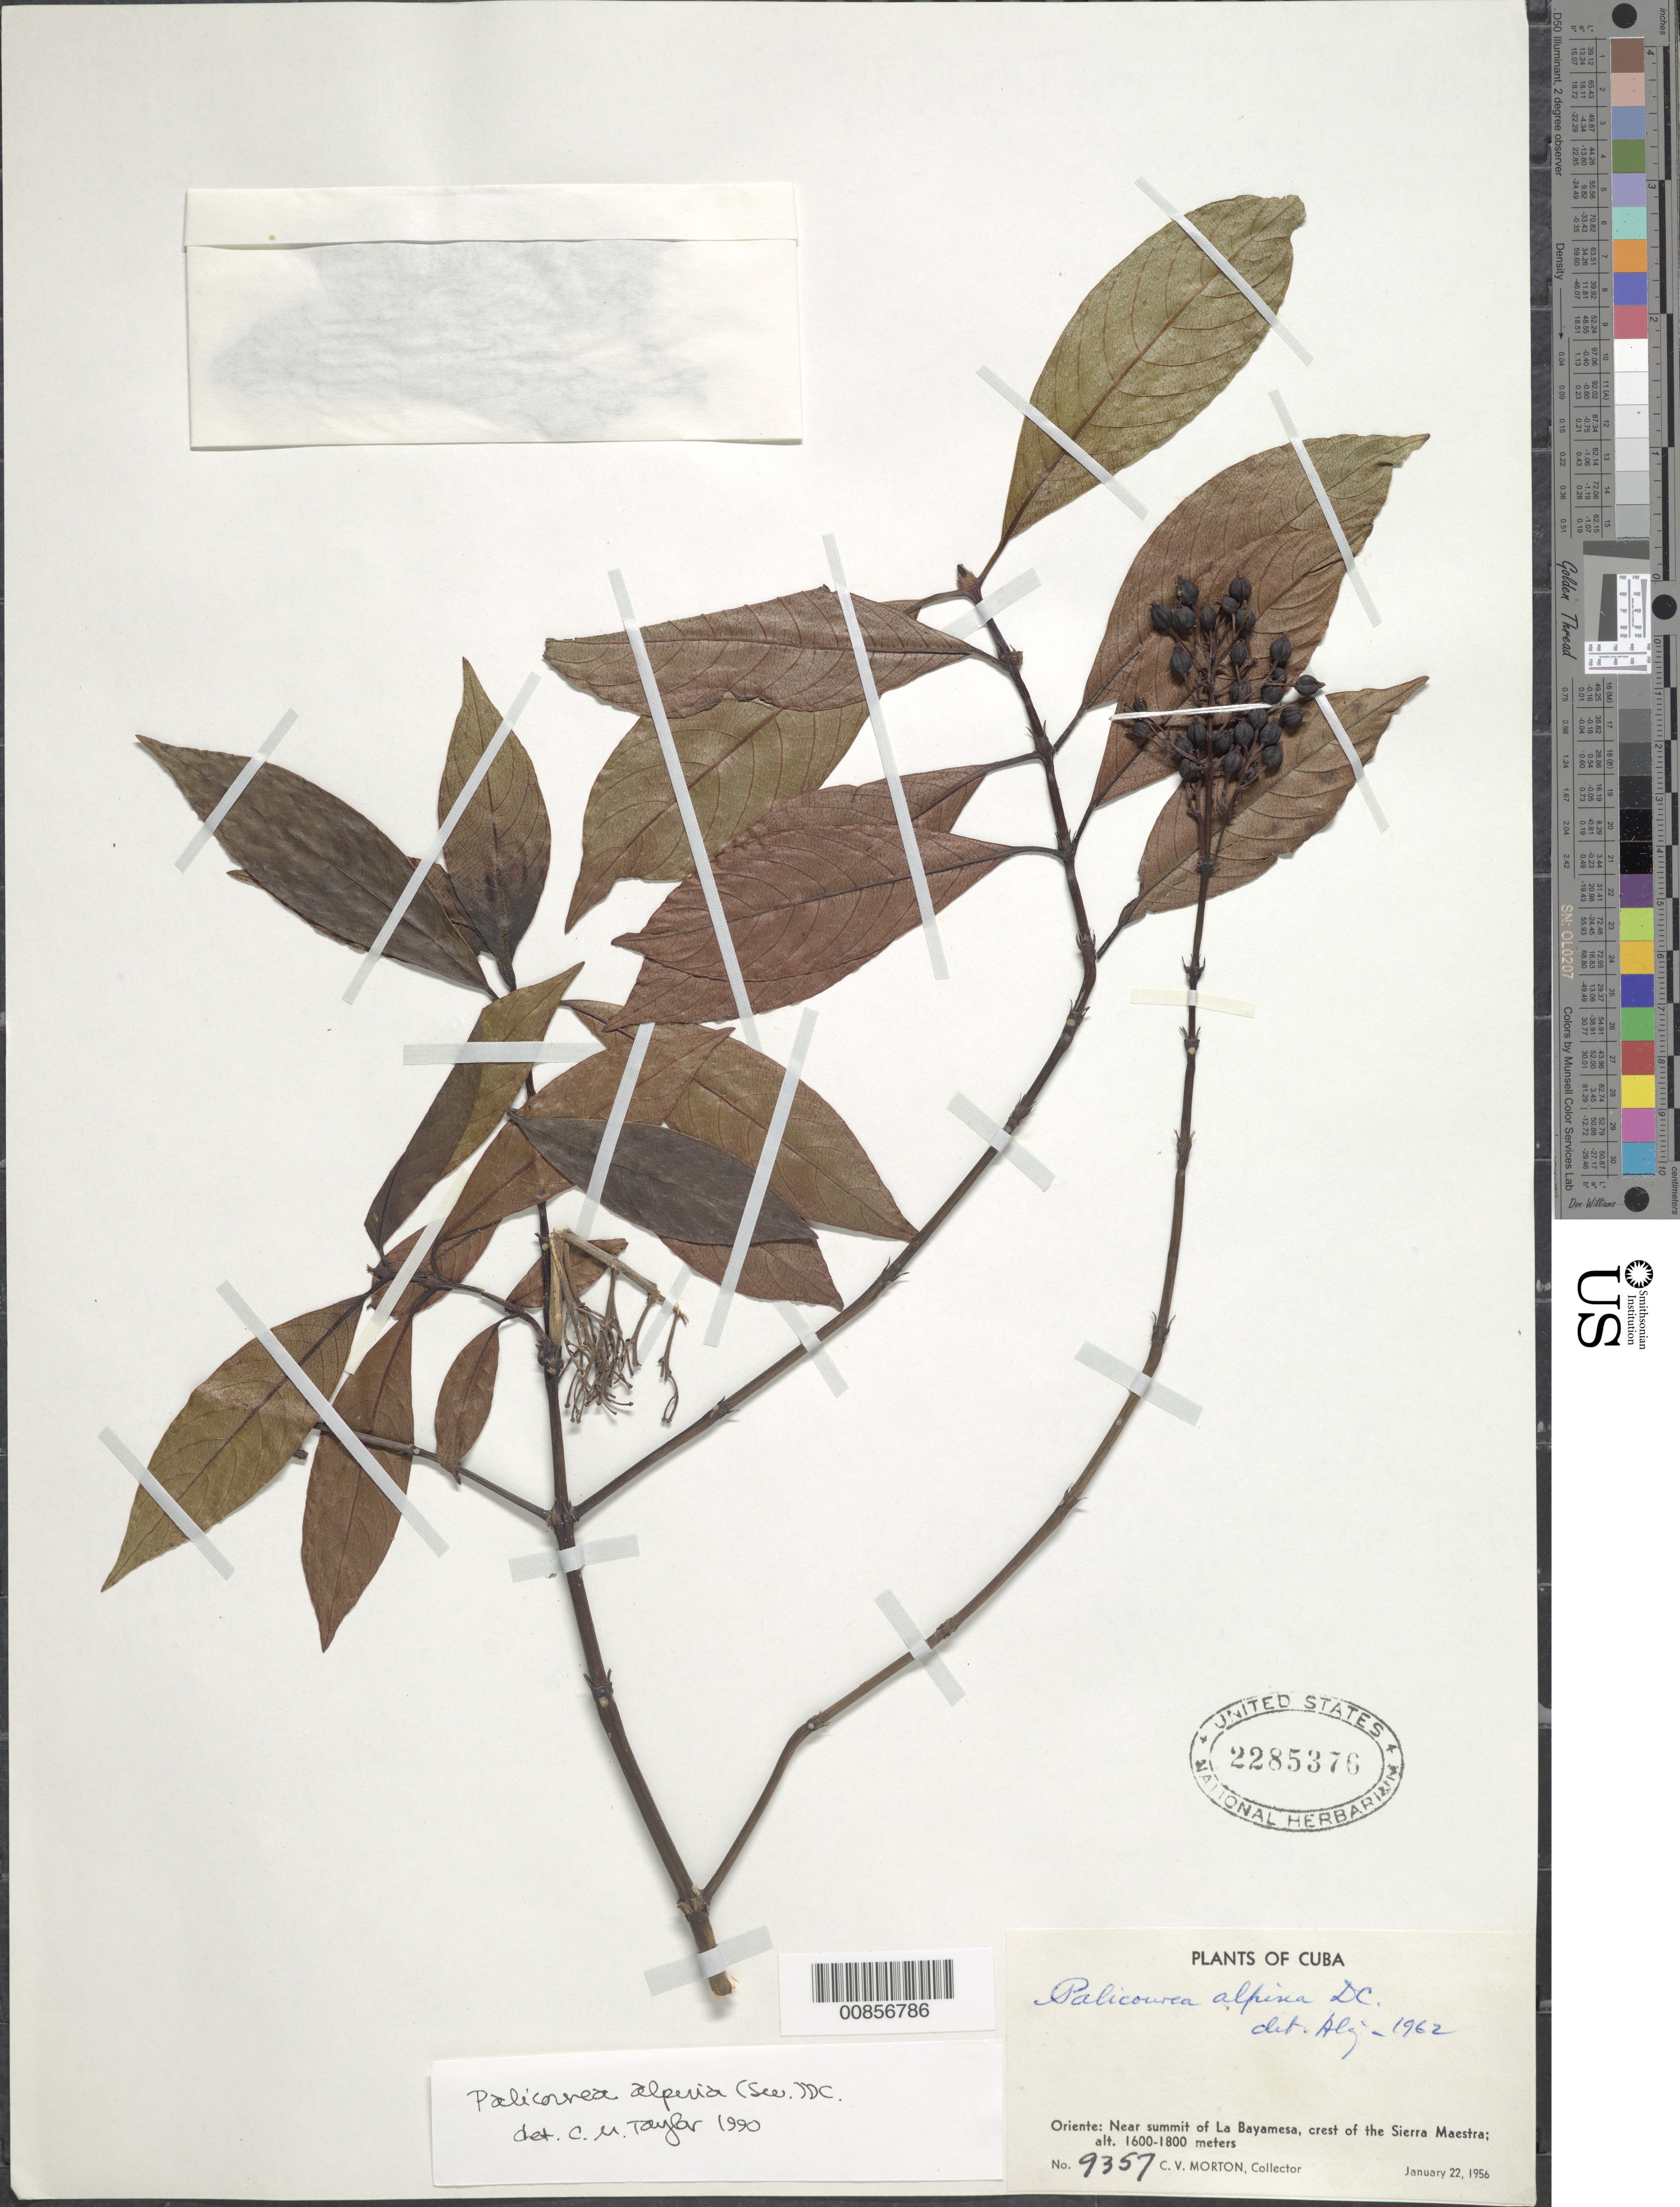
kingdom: Plantae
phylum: Tracheophyta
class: Magnoliopsida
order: Gentianales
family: Rubiaceae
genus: Palicourea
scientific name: Palicourea alpina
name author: (Sw.) DC.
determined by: Liogier, Alain H.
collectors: C. V. Morton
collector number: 9357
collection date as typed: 22 Jan 1956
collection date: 1956-01-22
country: Cuba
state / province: Oriente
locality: Near summit of La Bayamesa, crest of the Sierra Maestra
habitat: Montane, near crest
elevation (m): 1600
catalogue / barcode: US 2285376